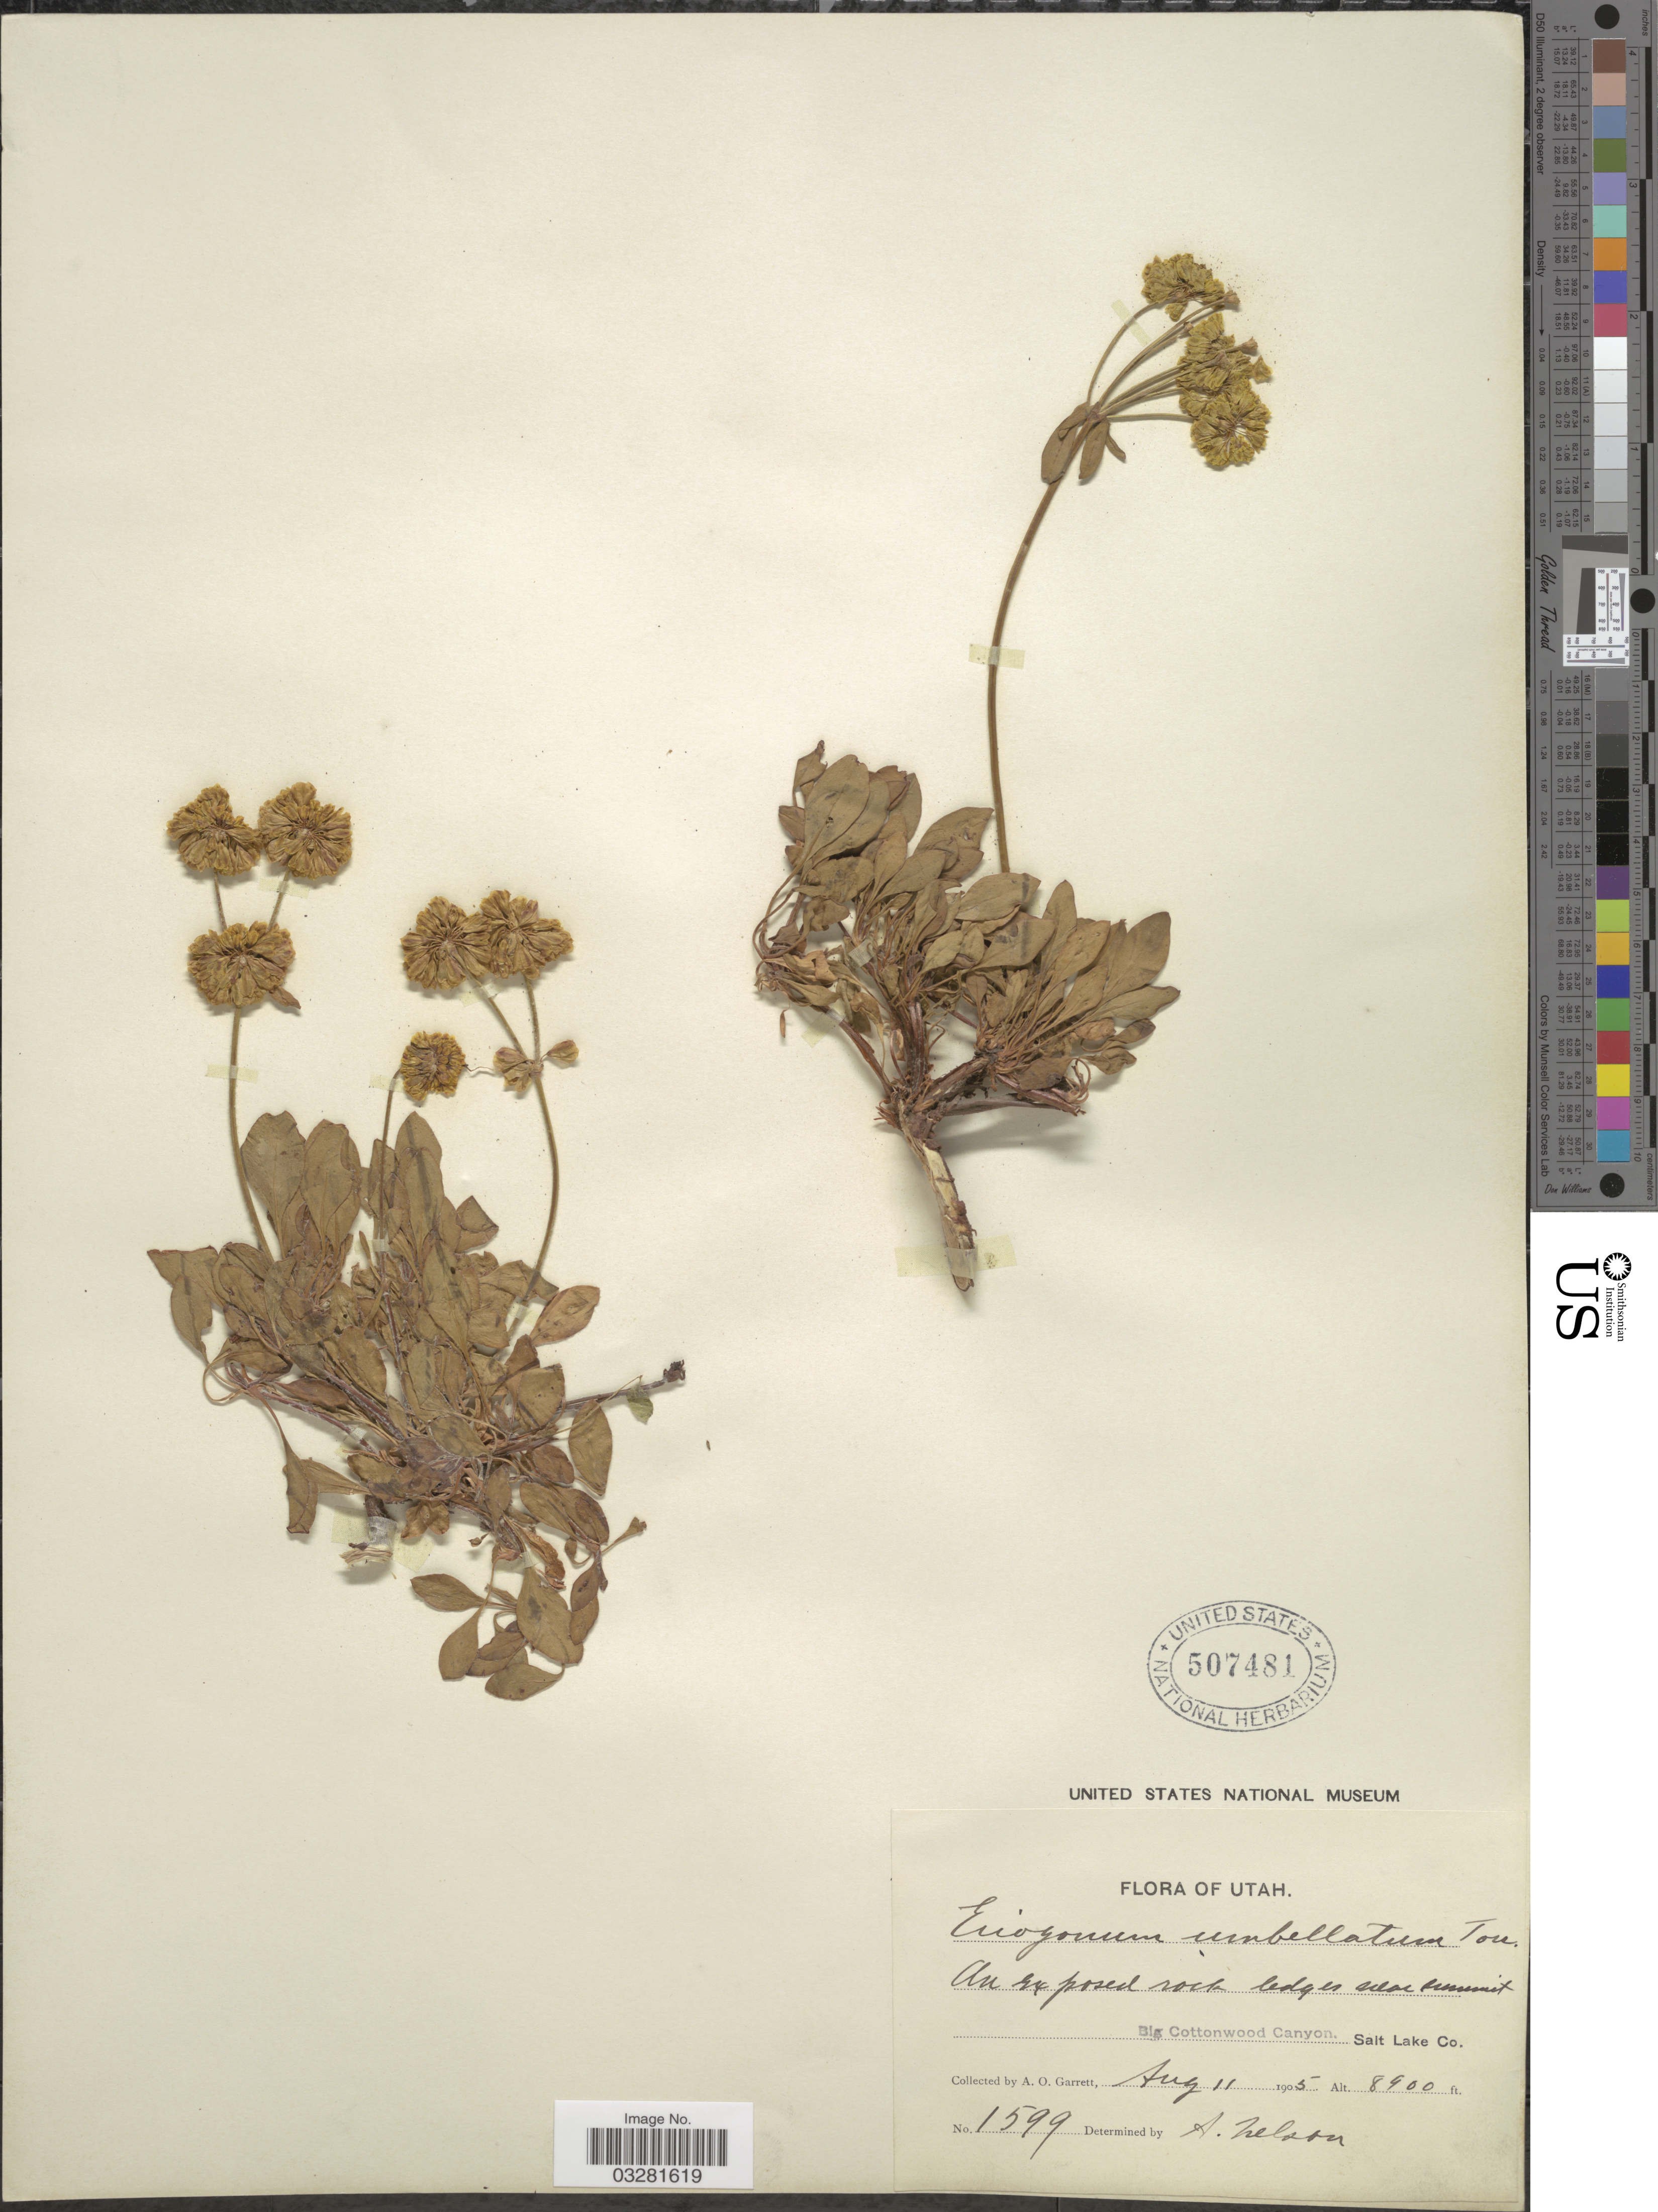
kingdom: Plantae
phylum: Tracheophyta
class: Magnoliopsida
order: Caryophyllales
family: Polygonaceae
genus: Eriogonum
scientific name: Eriogonum umbellatum var. intectum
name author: A. Nelson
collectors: A. O. Garrett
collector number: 1599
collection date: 1905-08-11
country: United States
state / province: Utah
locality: Big Cottonwood Canyon. Salt Lake Co.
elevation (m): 2713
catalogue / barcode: US 507481